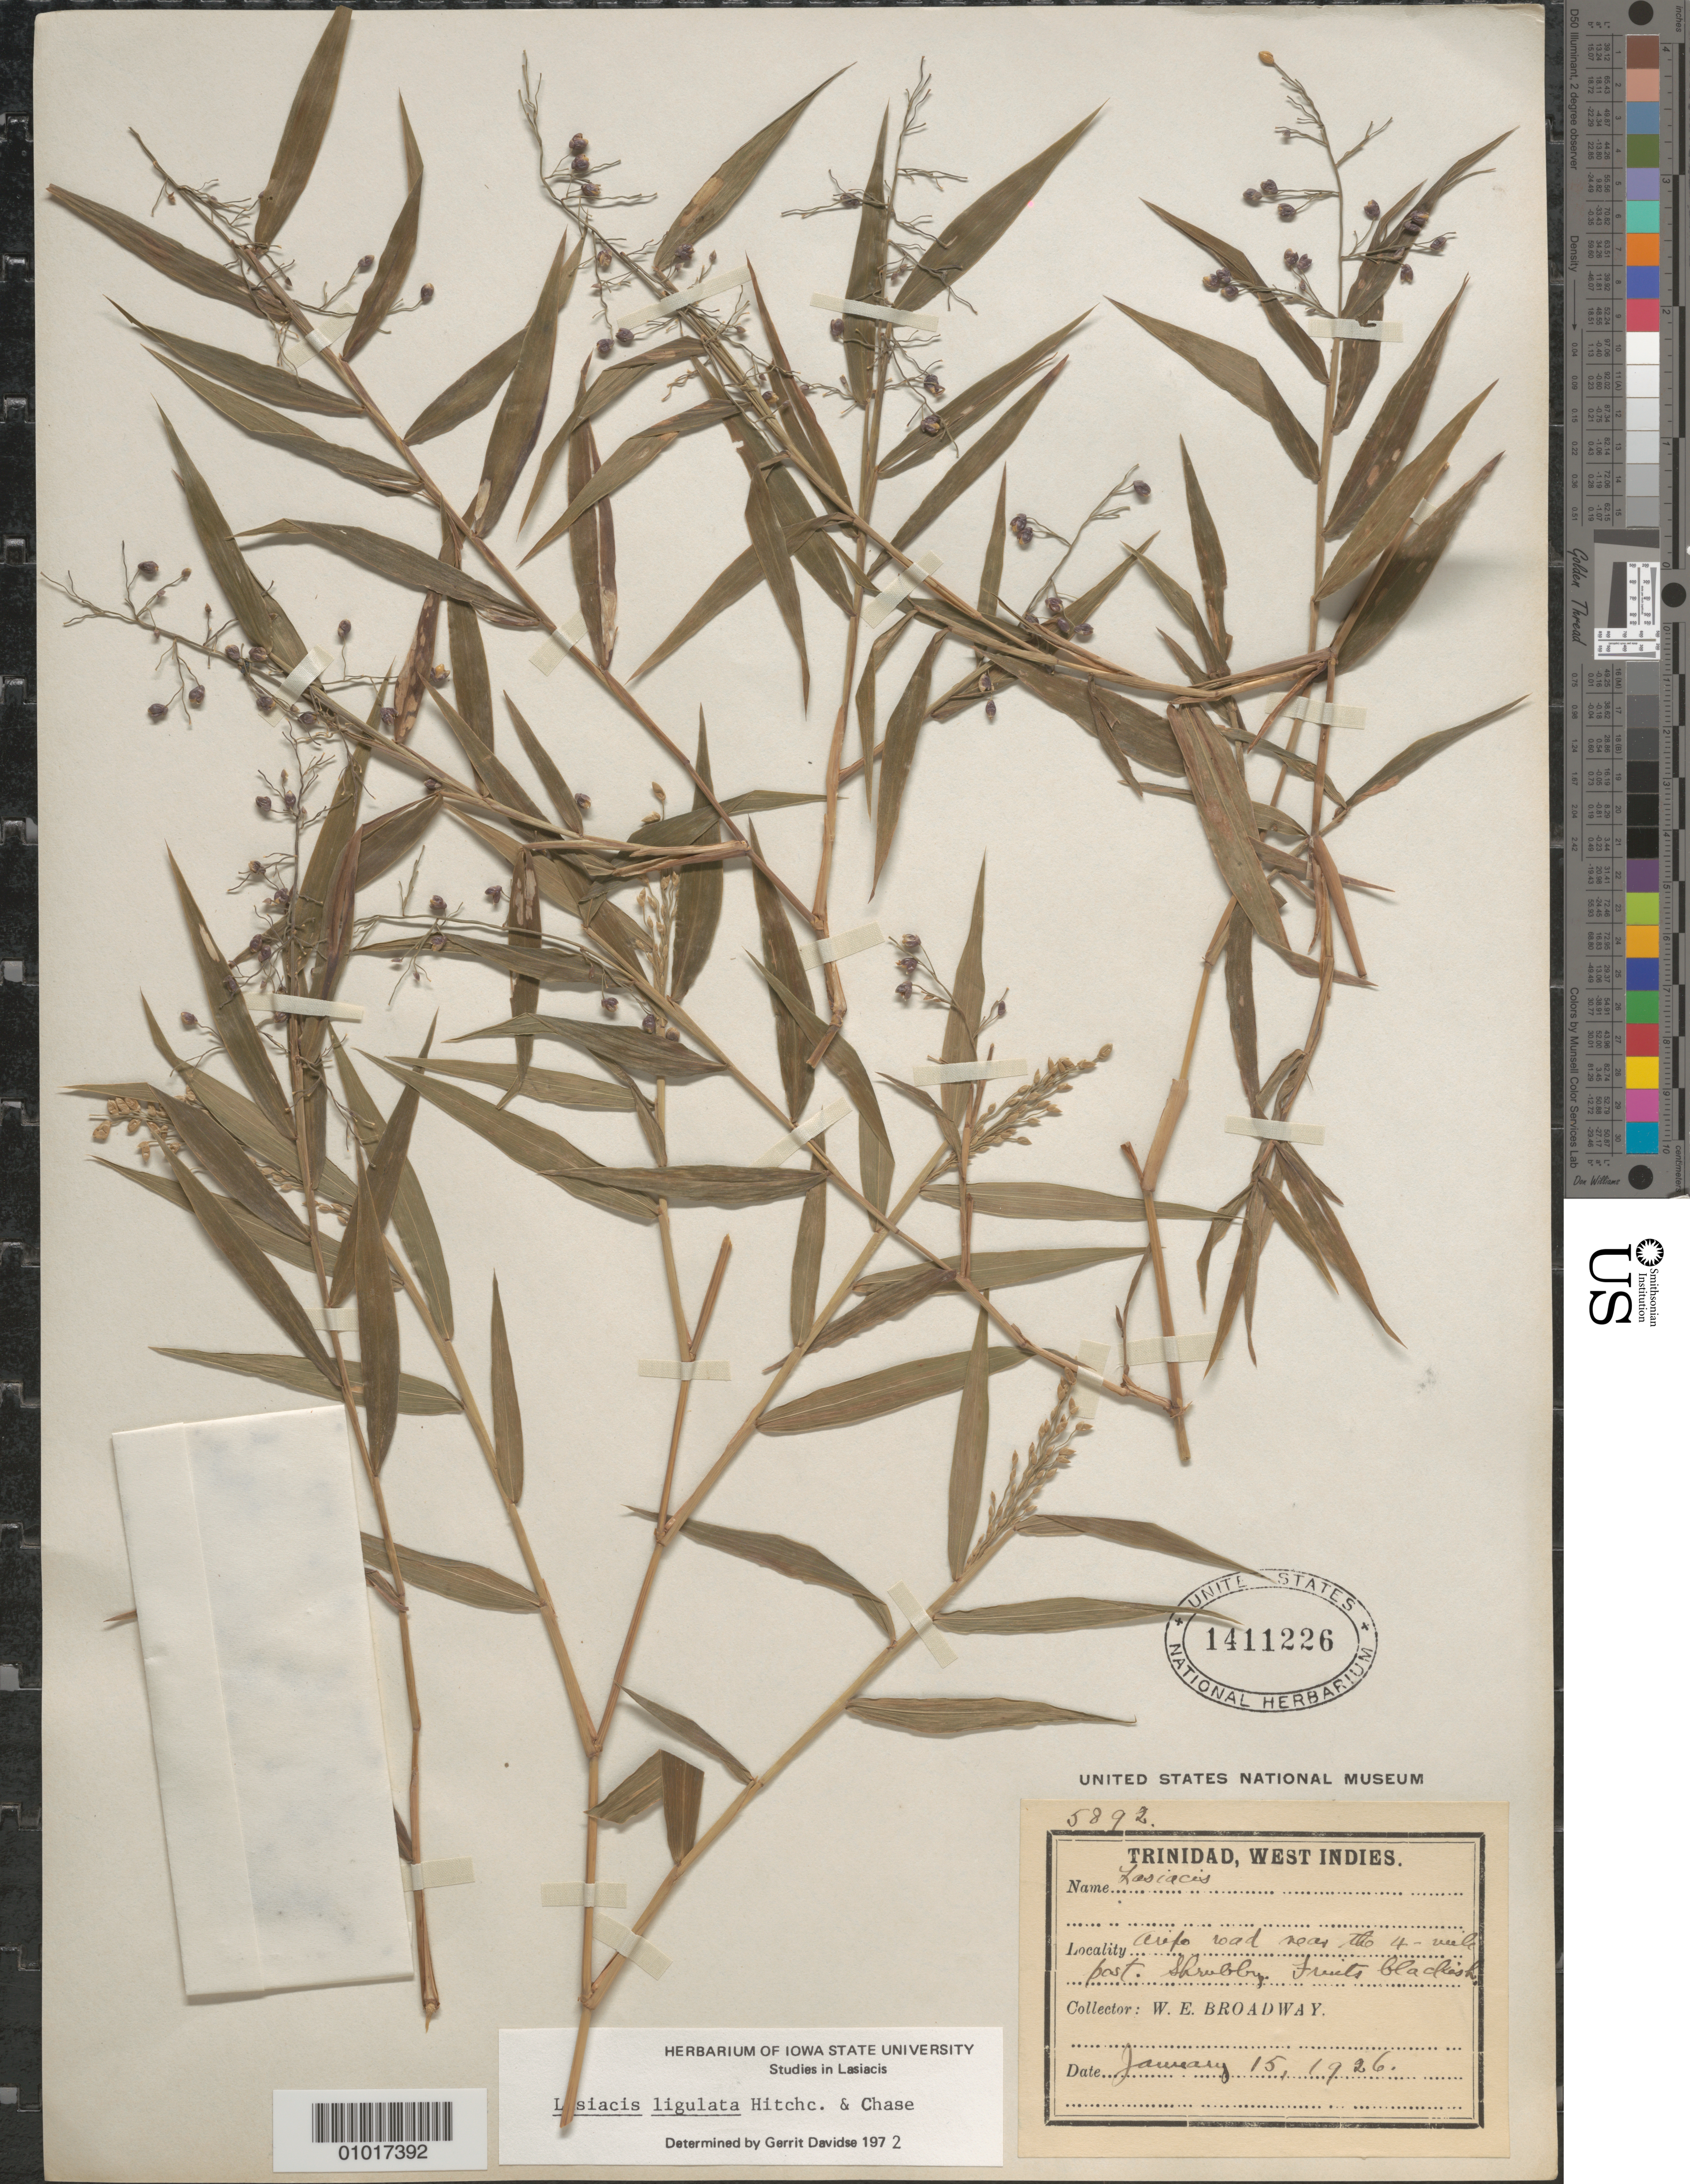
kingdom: Plantae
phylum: Tracheophyta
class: Liliopsida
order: Poales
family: Poaceae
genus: Lasiacis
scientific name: Lasiacis ligulata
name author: Hitchc. & Chase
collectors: W. E. Broadway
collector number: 5892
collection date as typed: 15 Jan 1926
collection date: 1926-01-15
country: Trinidad and Tobago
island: Trinidad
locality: Auto road near the 4 mile post.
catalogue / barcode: US 1411226